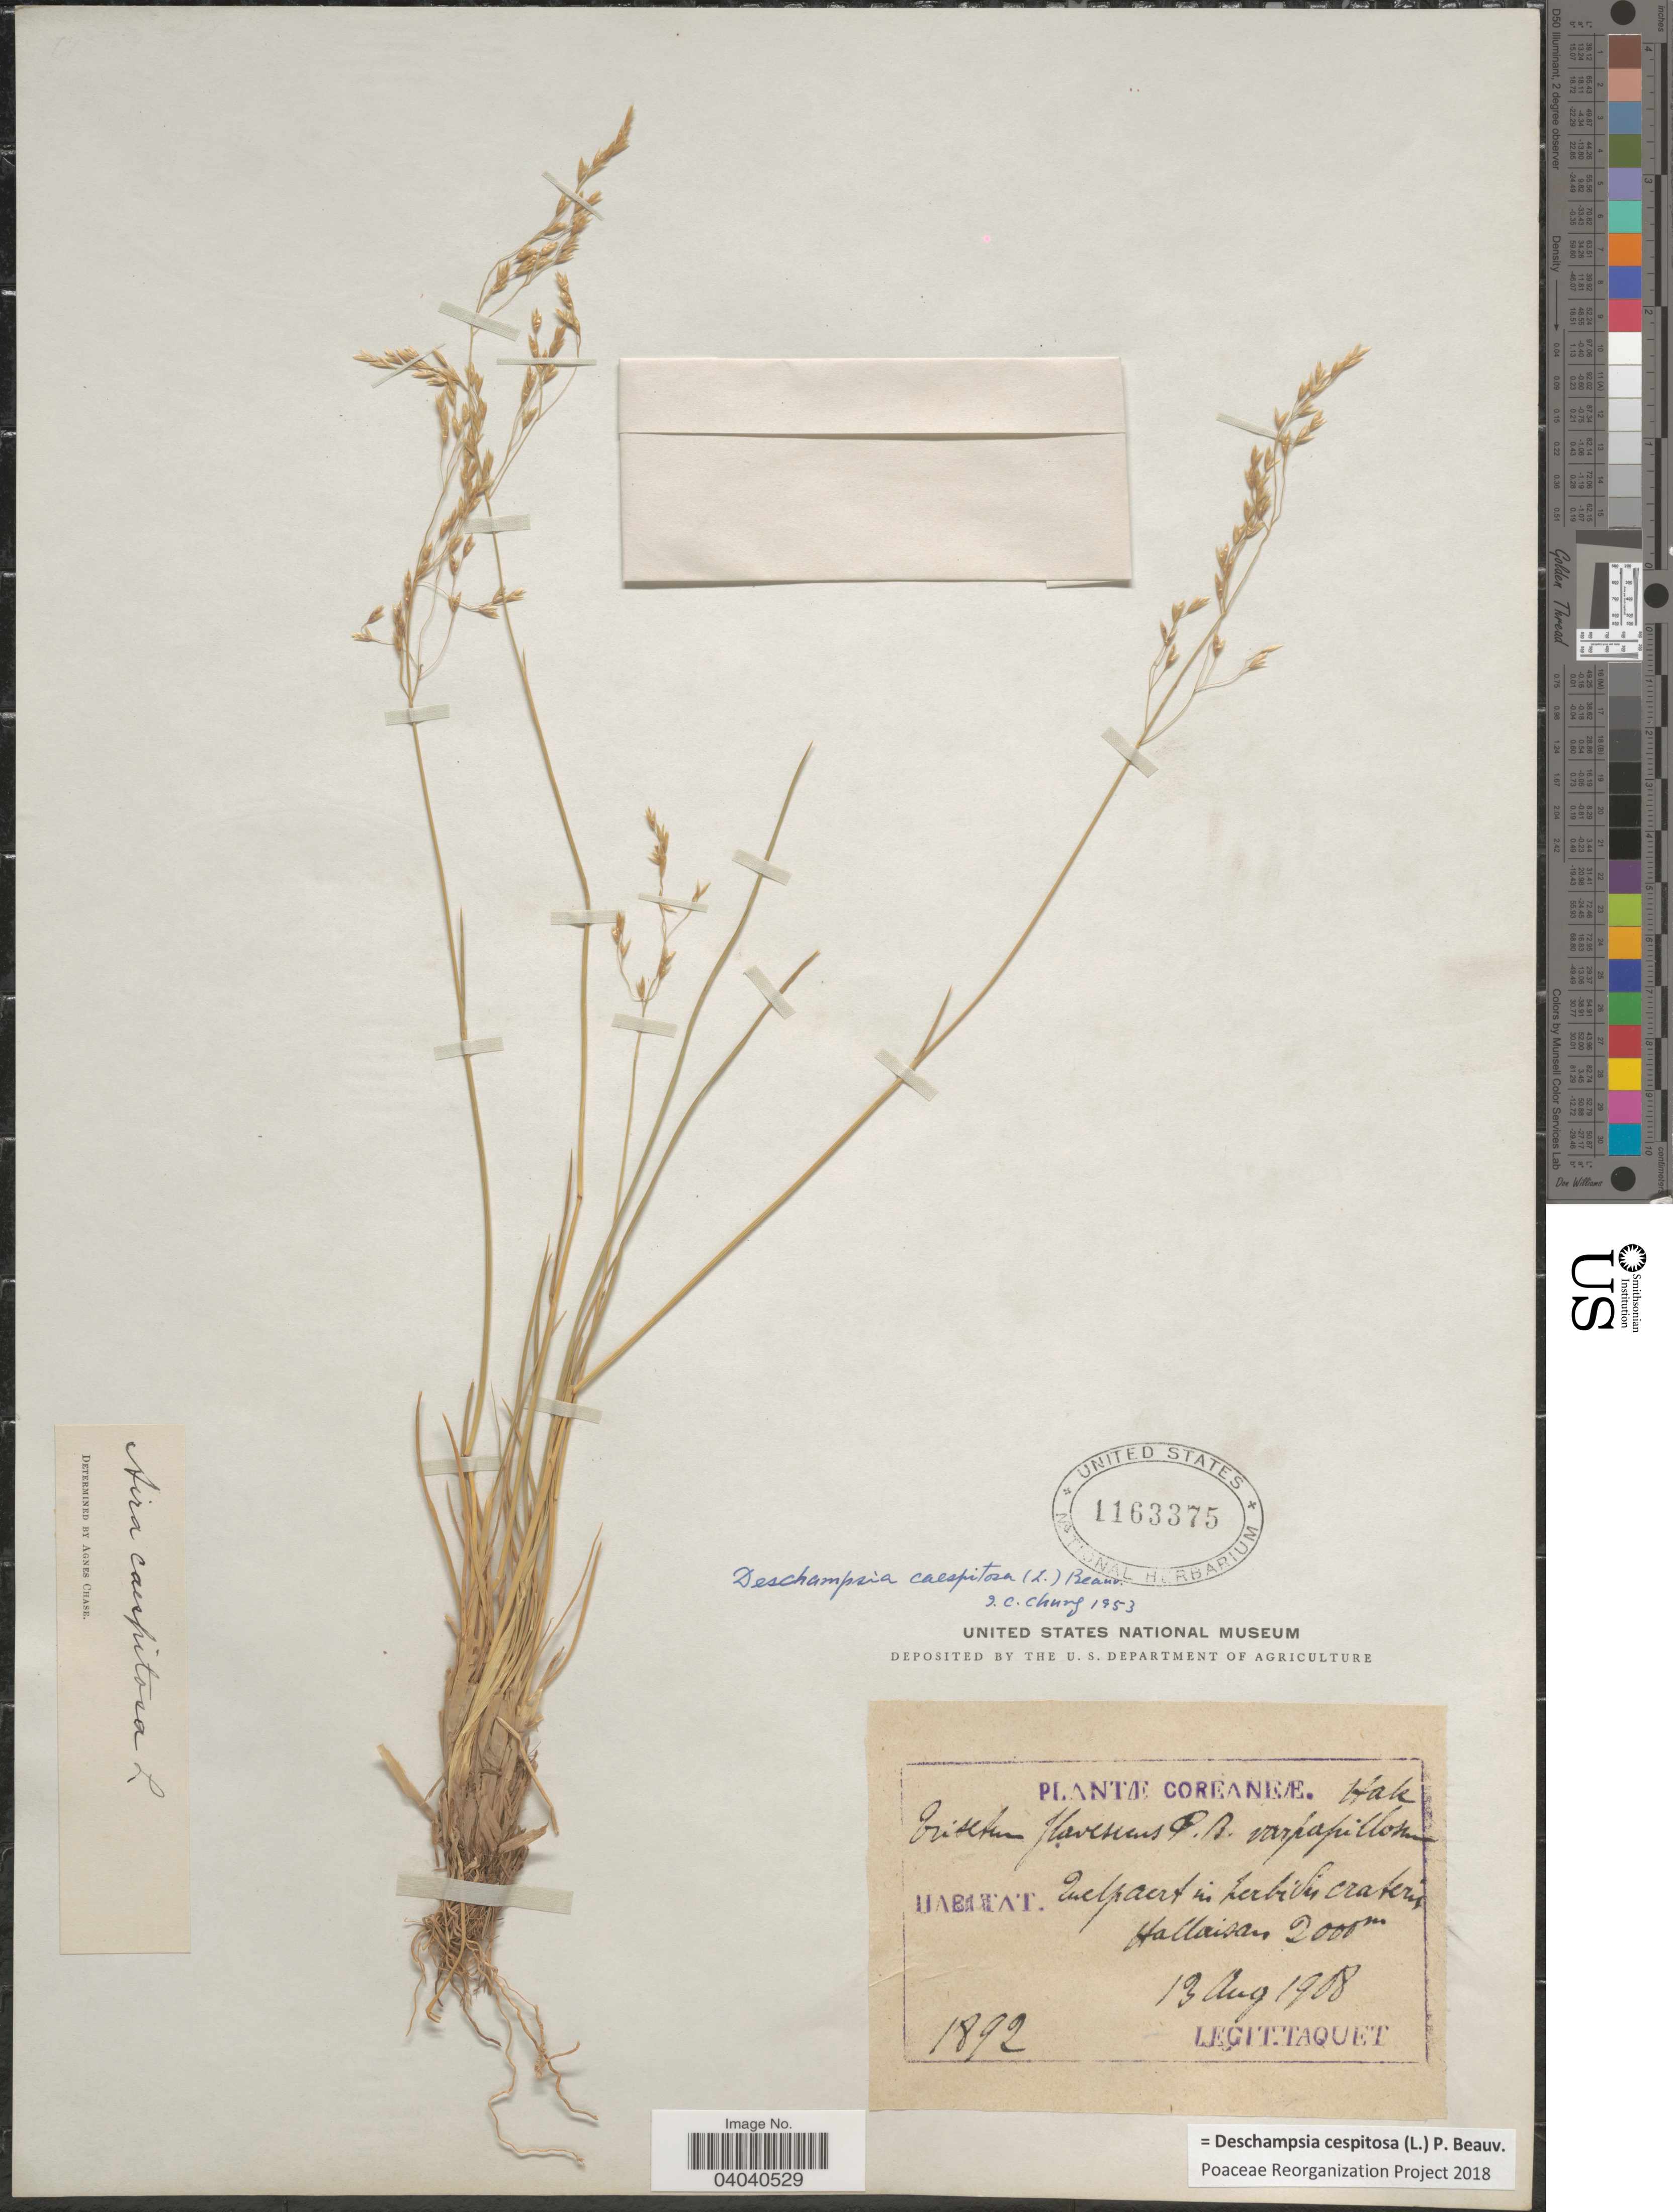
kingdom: Plantae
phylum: Tracheophyta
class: Liliopsida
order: Poales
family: Poaceae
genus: Deschampsia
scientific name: Deschampsia cespitosa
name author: (L.) P. Beauv.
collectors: Taquet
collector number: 1892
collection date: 1908-08-13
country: South Korea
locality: Coreaneæ. Quelpart in herbulis craterin Hallaisan.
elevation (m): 2000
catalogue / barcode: US 1163375